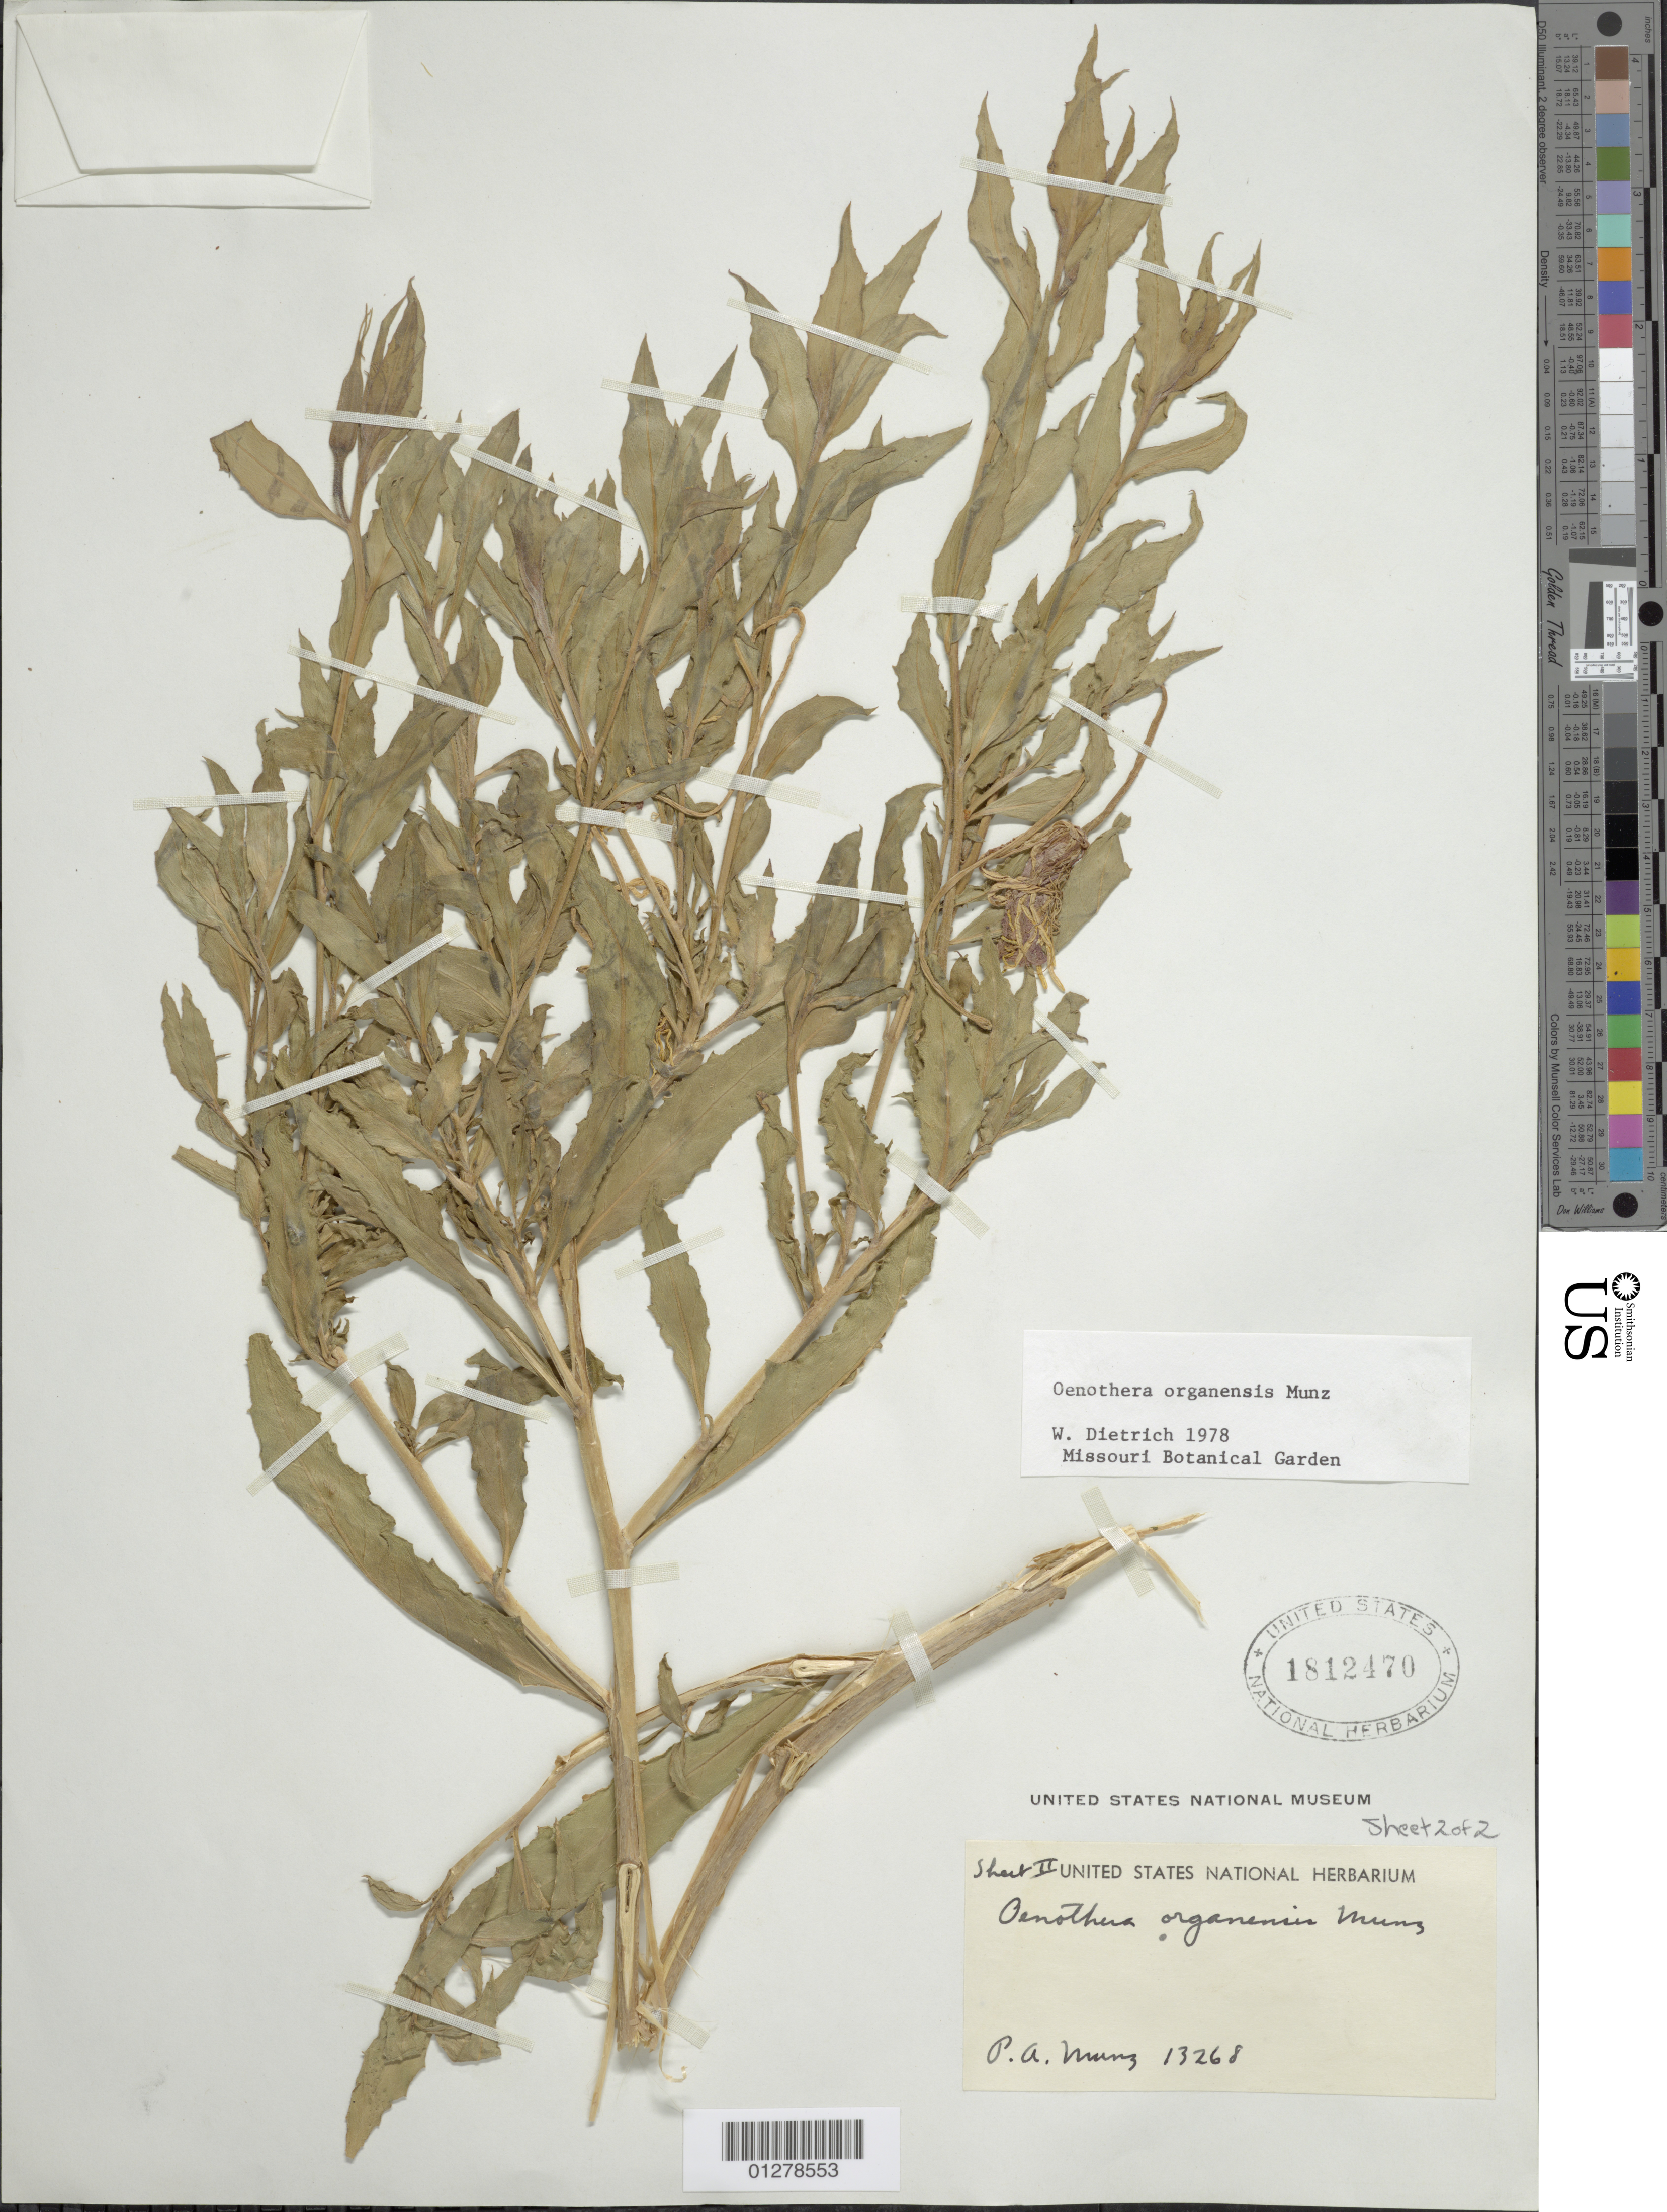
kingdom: Plantae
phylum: Tracheophyta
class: Magnoliopsida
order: Myrtales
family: Onagraceae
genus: Oenothera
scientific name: Oenothera organensis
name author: Munz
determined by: Dietrich, W.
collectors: P. A. Munz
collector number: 13268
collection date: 1934-09-04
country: United States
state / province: New Mexico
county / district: Dona Ana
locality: Organ mts., Dripping Springs.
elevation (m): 1890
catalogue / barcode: US 1812470